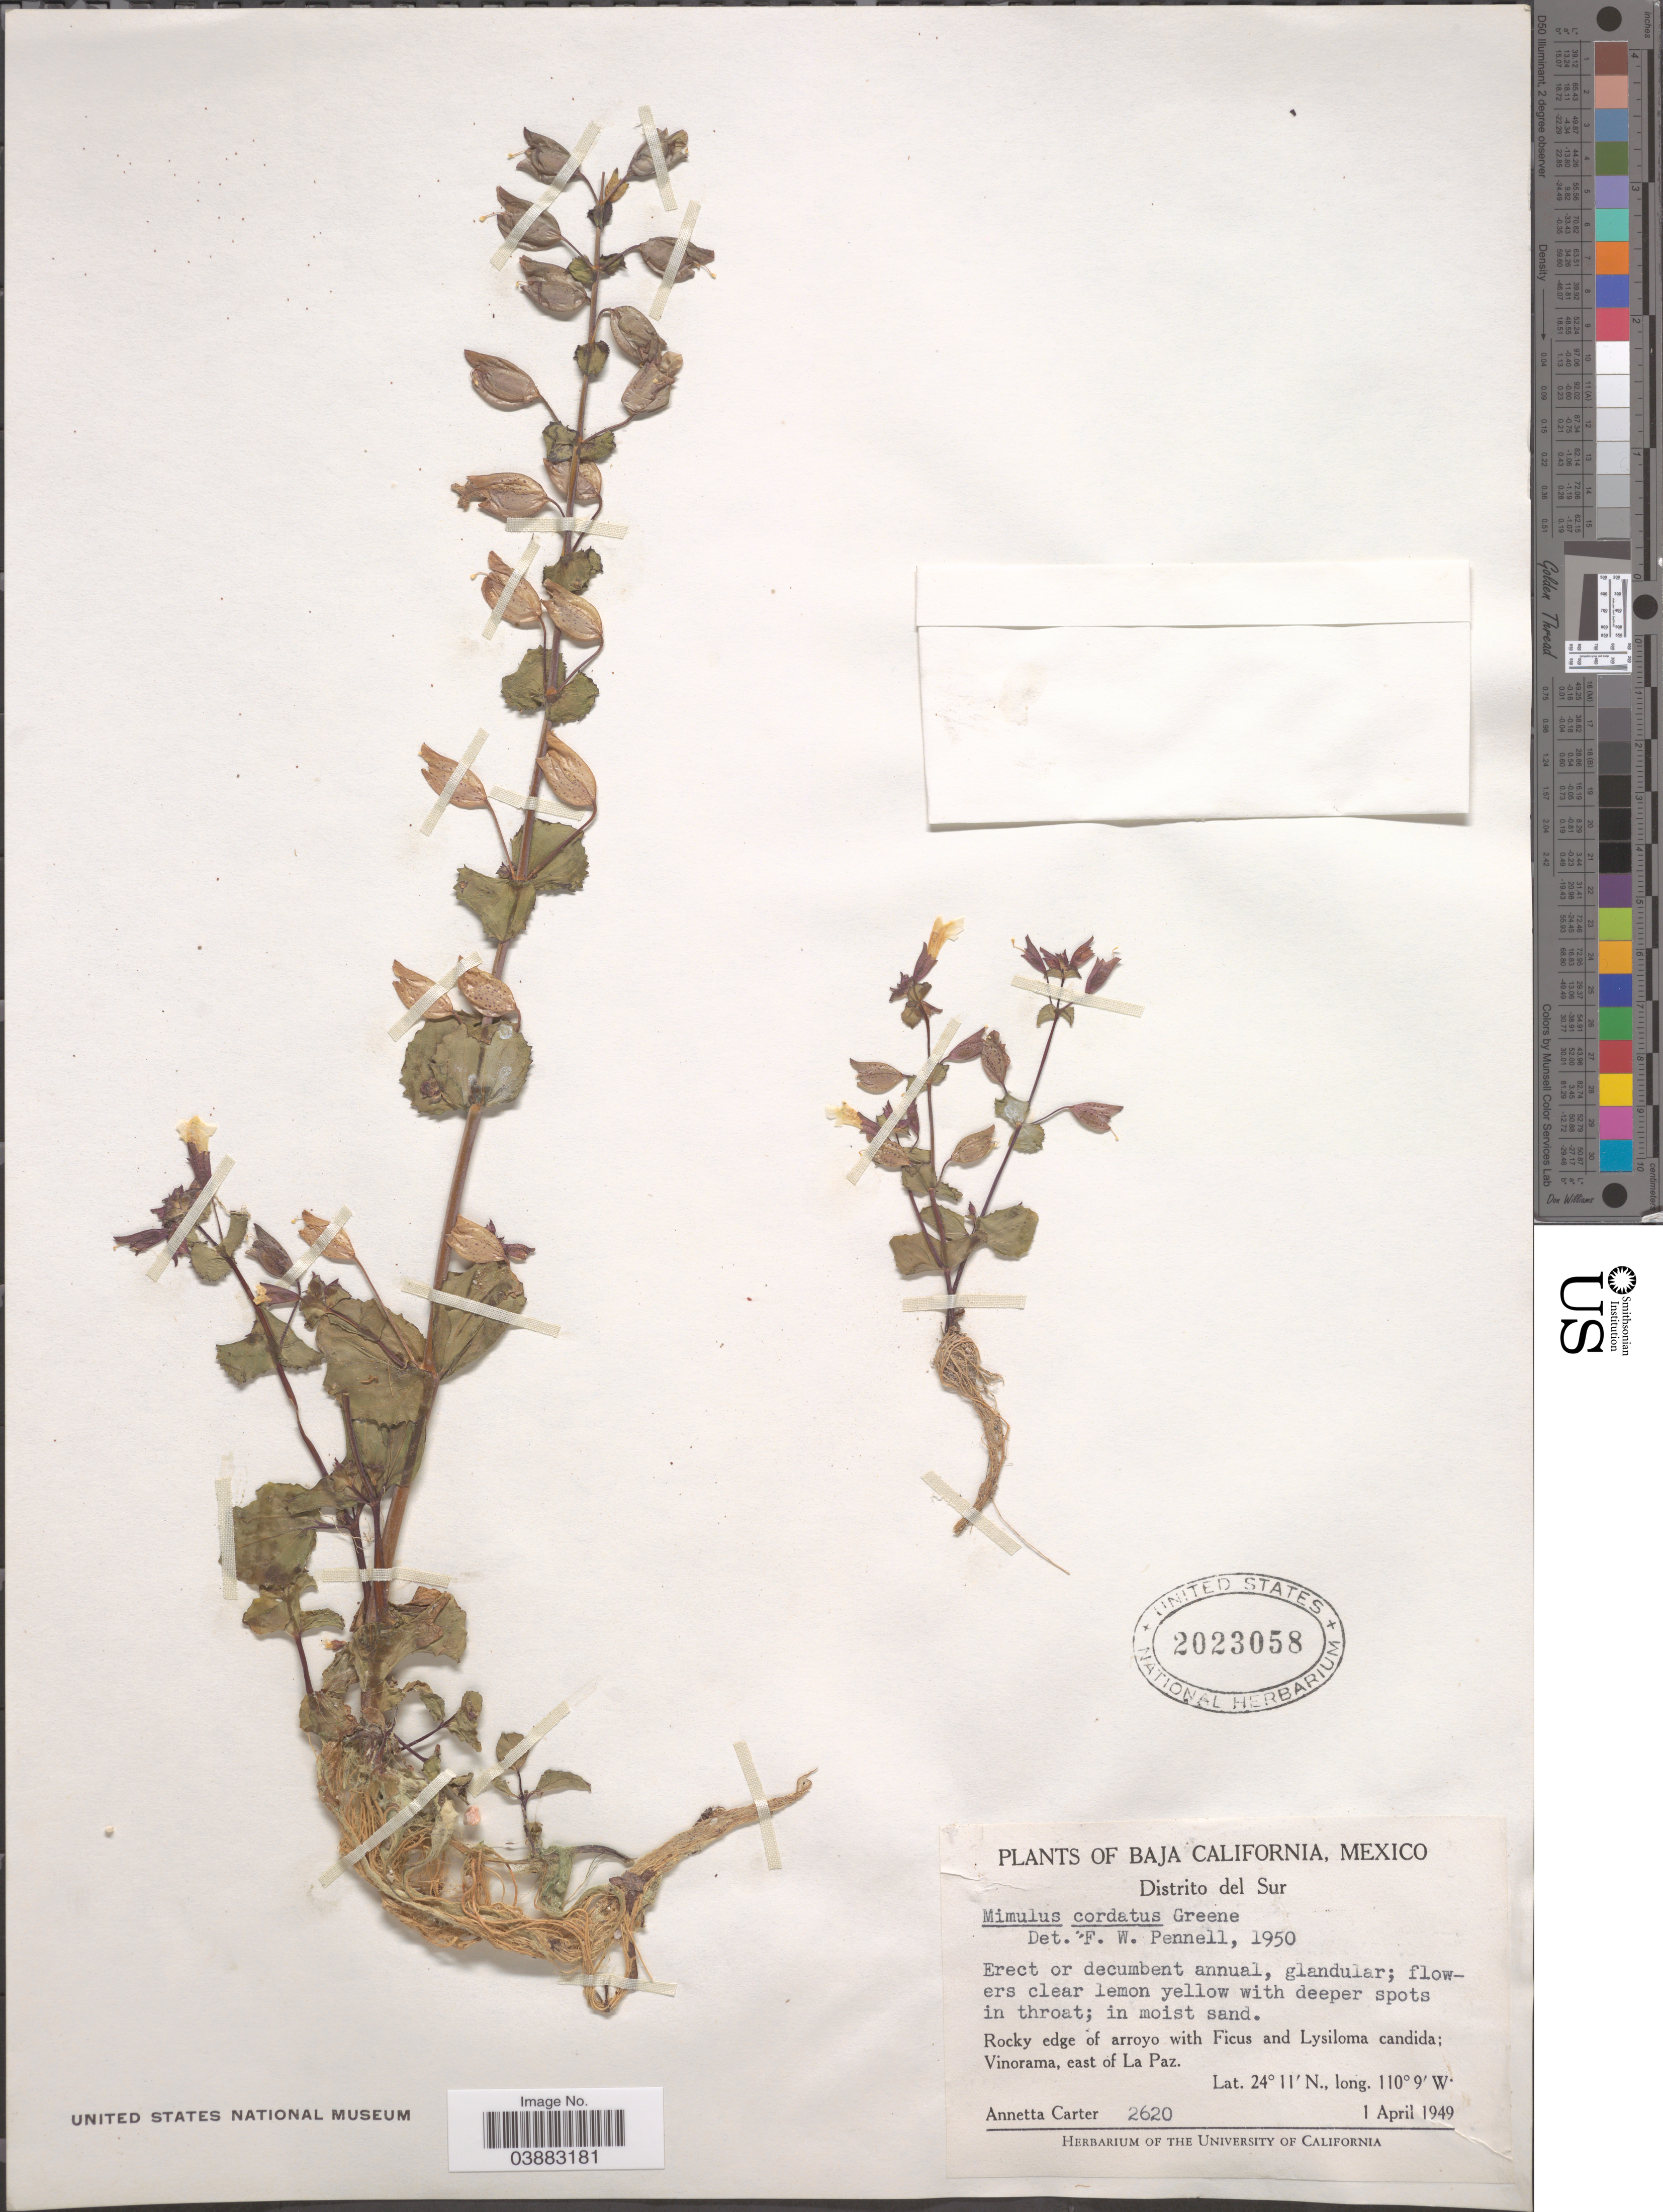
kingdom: Plantae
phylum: Tracheophyta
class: Magnoliopsida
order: Lamiales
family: Phrymaceae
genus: Mimulus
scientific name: Mimulus cordatus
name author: Greene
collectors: A. Carter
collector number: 2620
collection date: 1949-04-01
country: Mexico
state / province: Baja California Sur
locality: Distrito del Sur. Rocky edge of arroyo with Ficus and Lysiloma candida; Vinorama, east of La Paz.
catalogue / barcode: US 2023058